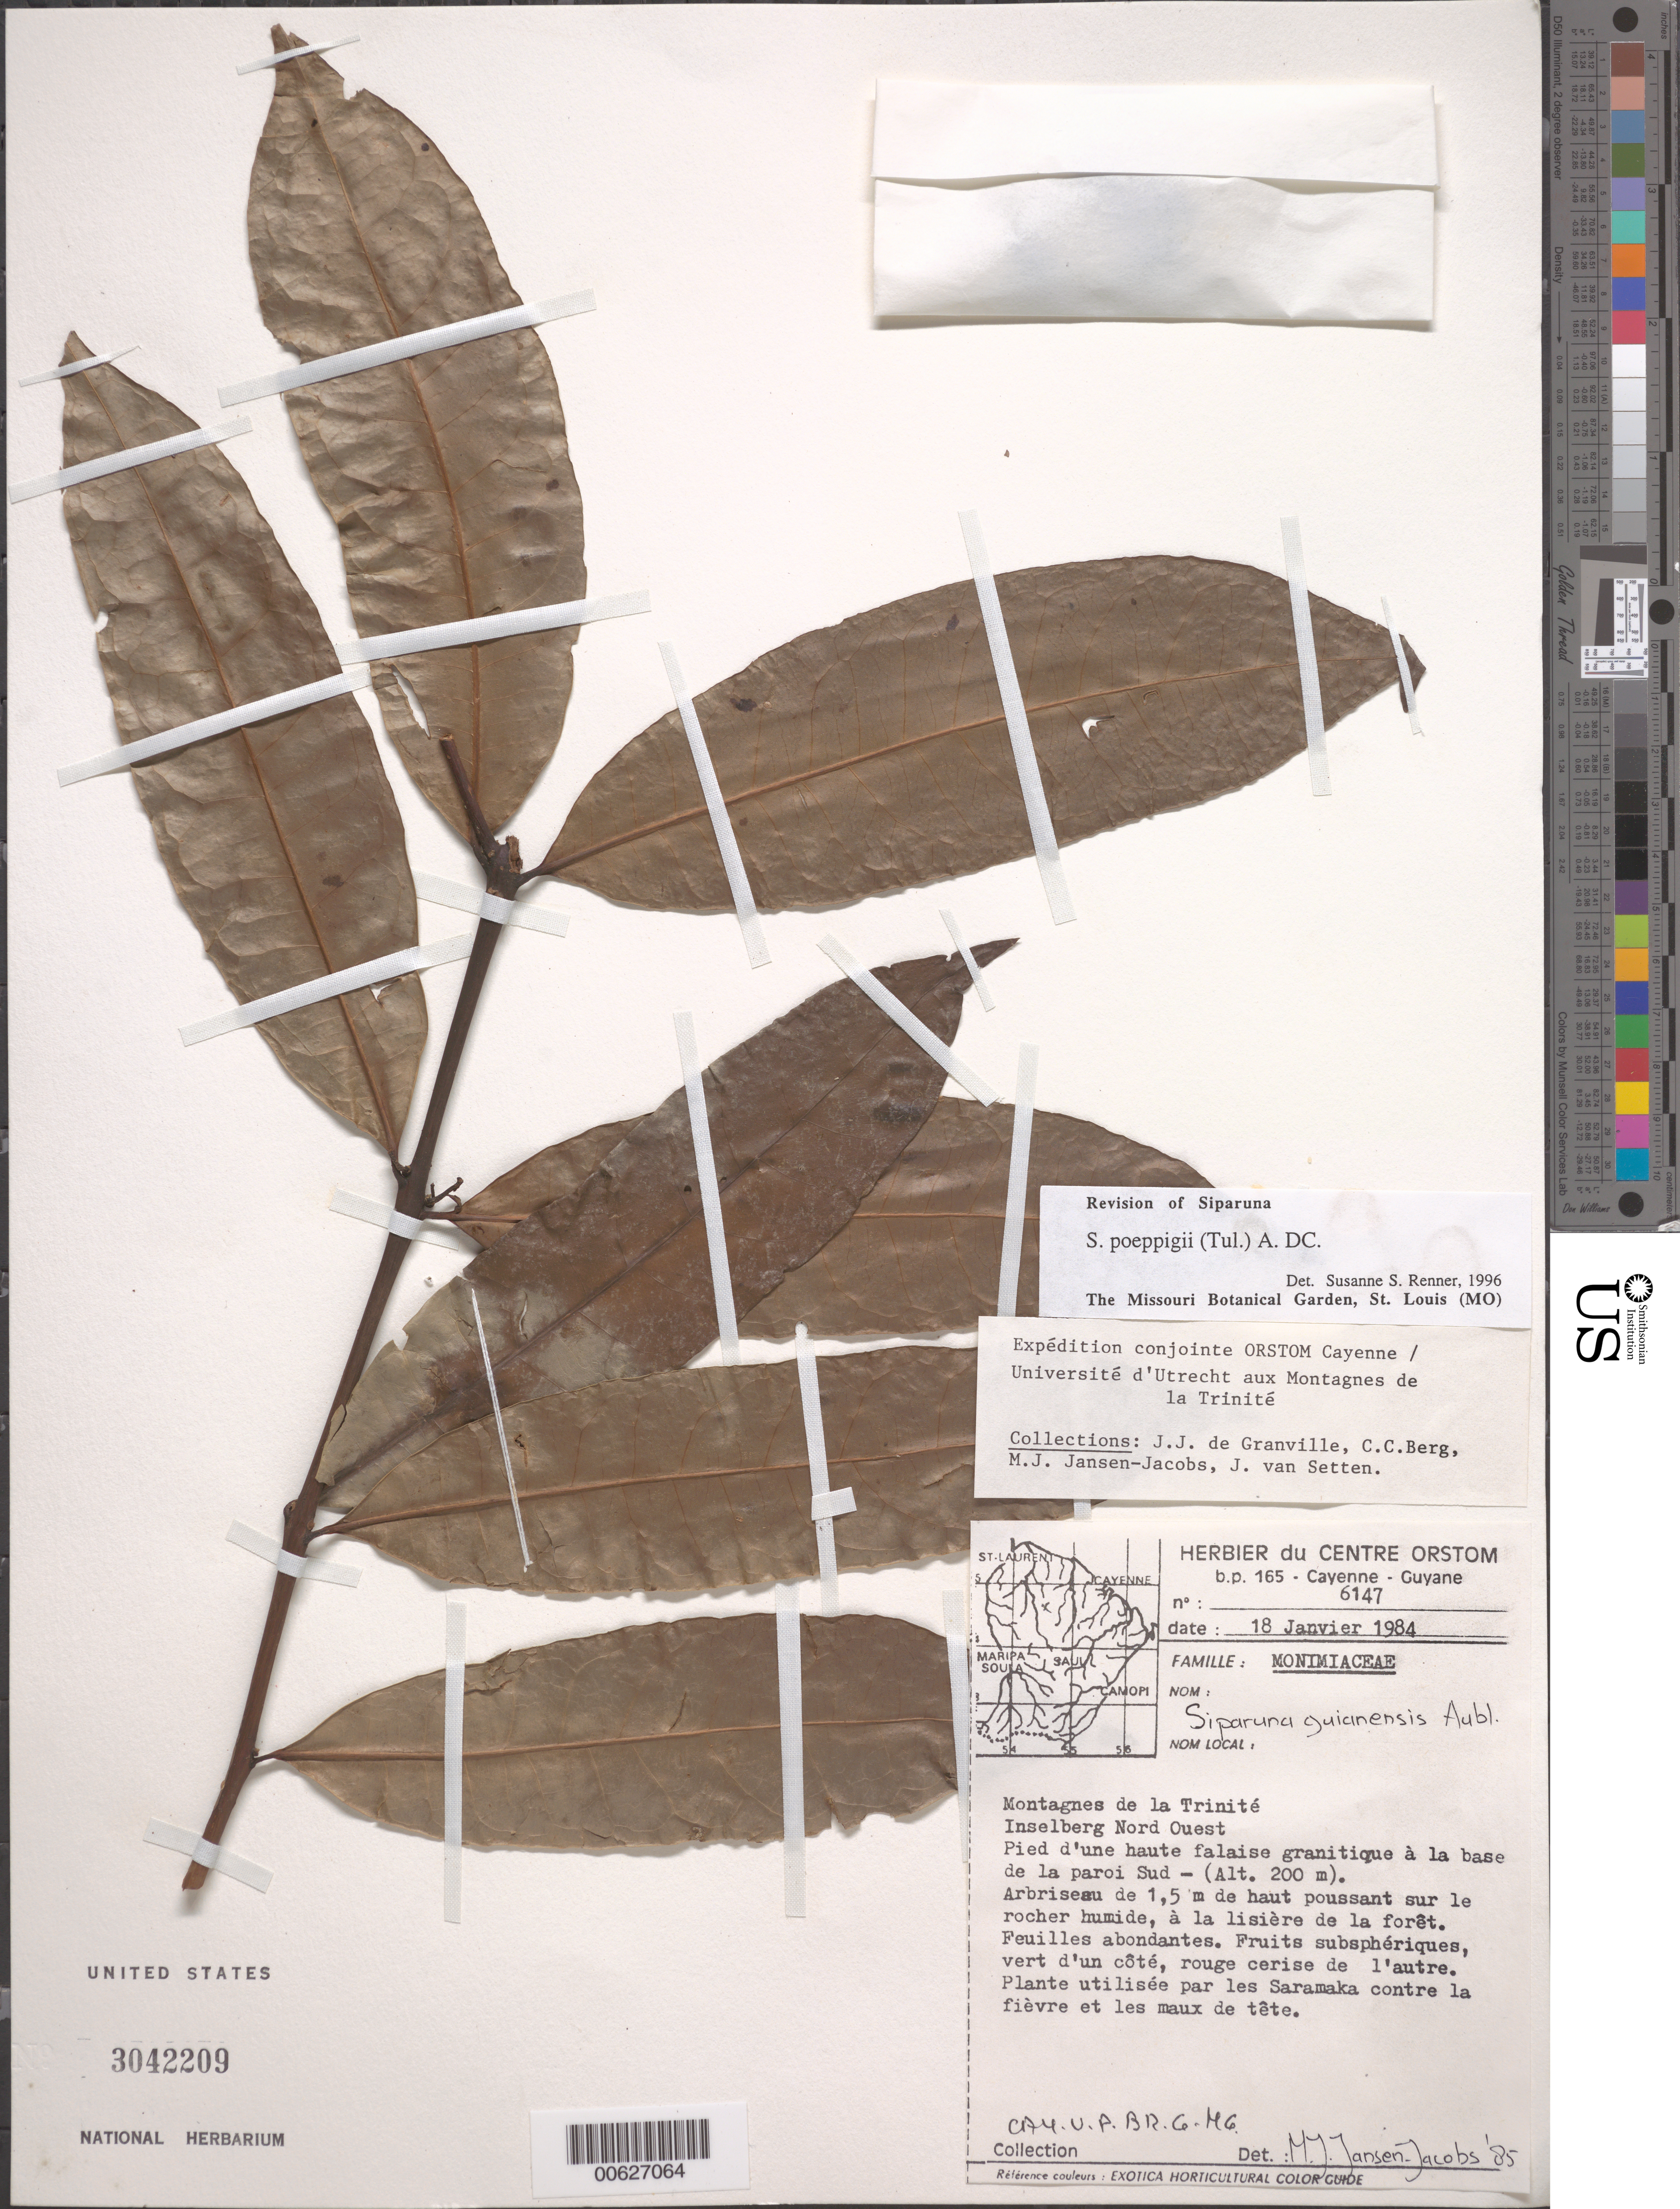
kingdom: Plantae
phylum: Tracheophyta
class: Magnoliopsida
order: Laurales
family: Siparunaceae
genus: Siparuna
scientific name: Siparuna poeppigii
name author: (Tul.) A. DC.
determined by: Renner, S. S.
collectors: J.-J. de Granville, C. C. Berg, M. J. Jansen-Jacobs & J. van Setten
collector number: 6147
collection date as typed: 18-Jan-84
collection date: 1984-01-18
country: French Guiana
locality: Montagnes de la Trinité, inselberg NW, base de la paroi Sud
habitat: Pied d'une falaise granitique a la base de la paroi sud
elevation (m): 200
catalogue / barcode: US 3042209